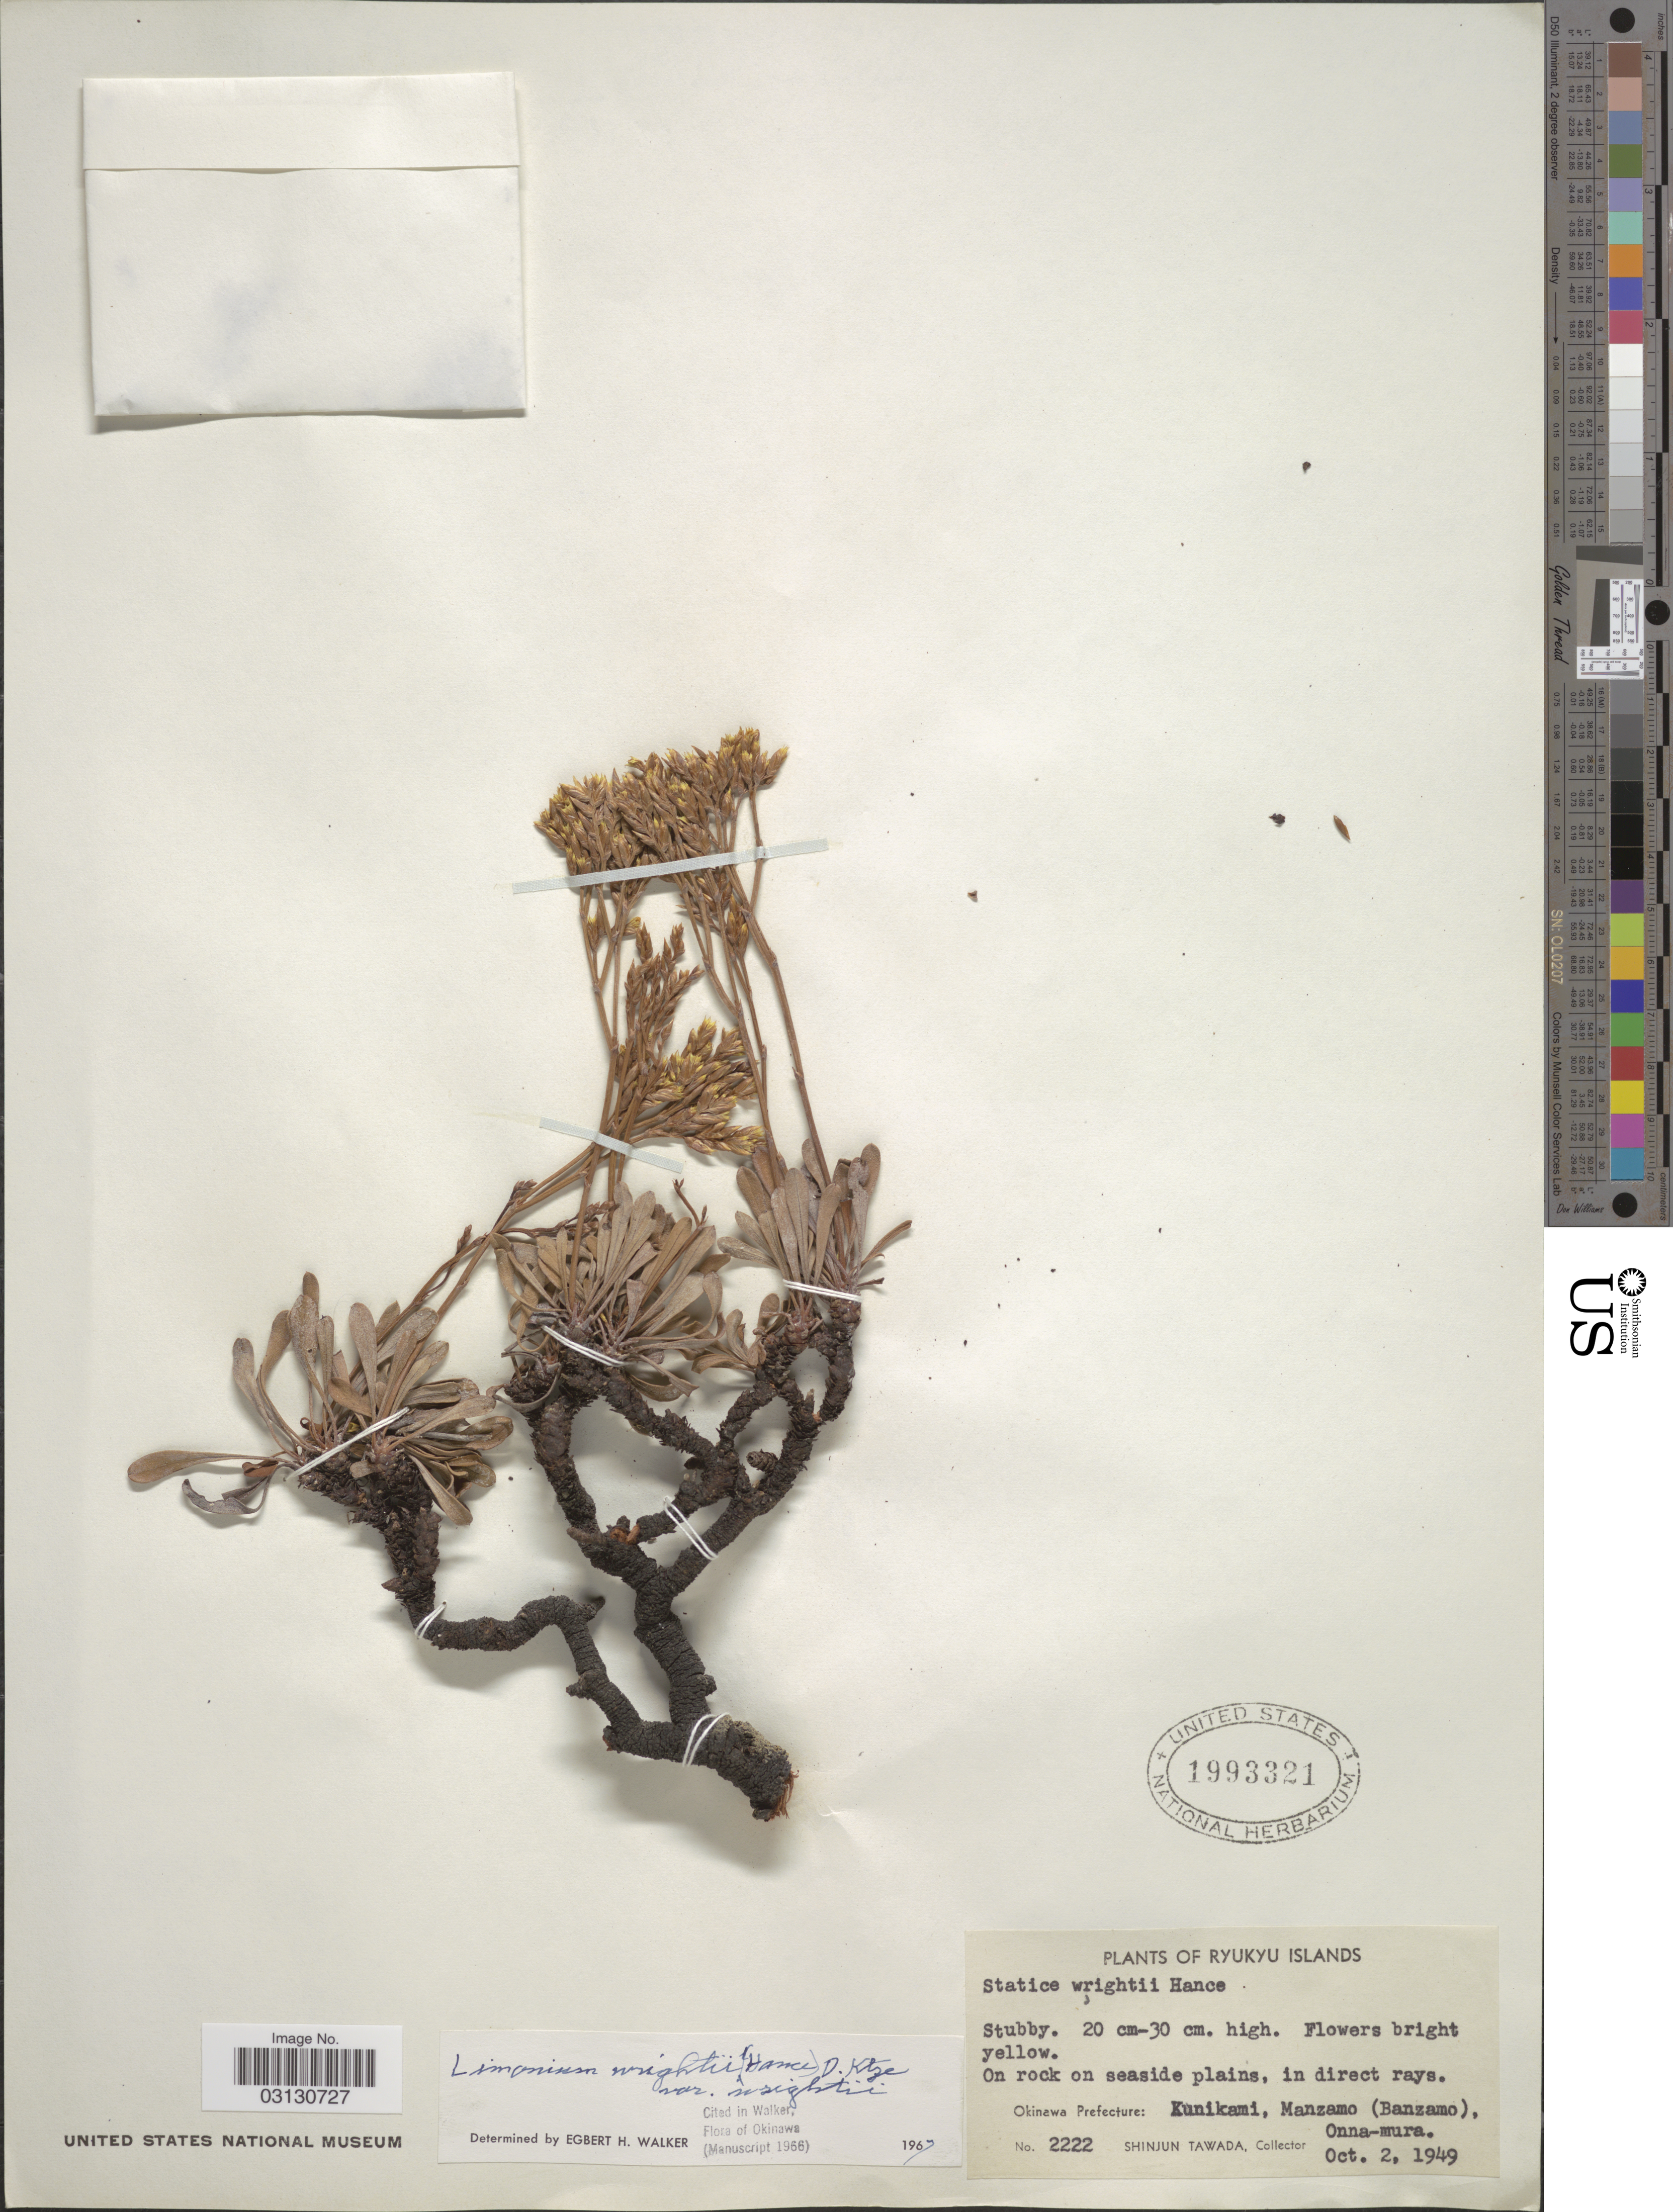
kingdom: Plantae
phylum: Tracheophyta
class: Magnoliopsida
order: Caryophyllales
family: Plumbaginaceae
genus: Limonium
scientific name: Limonium wrightii var. wrightii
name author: (Hance) Kuntze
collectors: S. Tawada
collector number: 2222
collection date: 1949-10-02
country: Japan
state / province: Okinawa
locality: Okinawa Prefecture: Kunikami, Manzamo (Banzamo), Onna-mura, On rocks on seaside plains, in direct rays.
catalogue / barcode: US 1993321